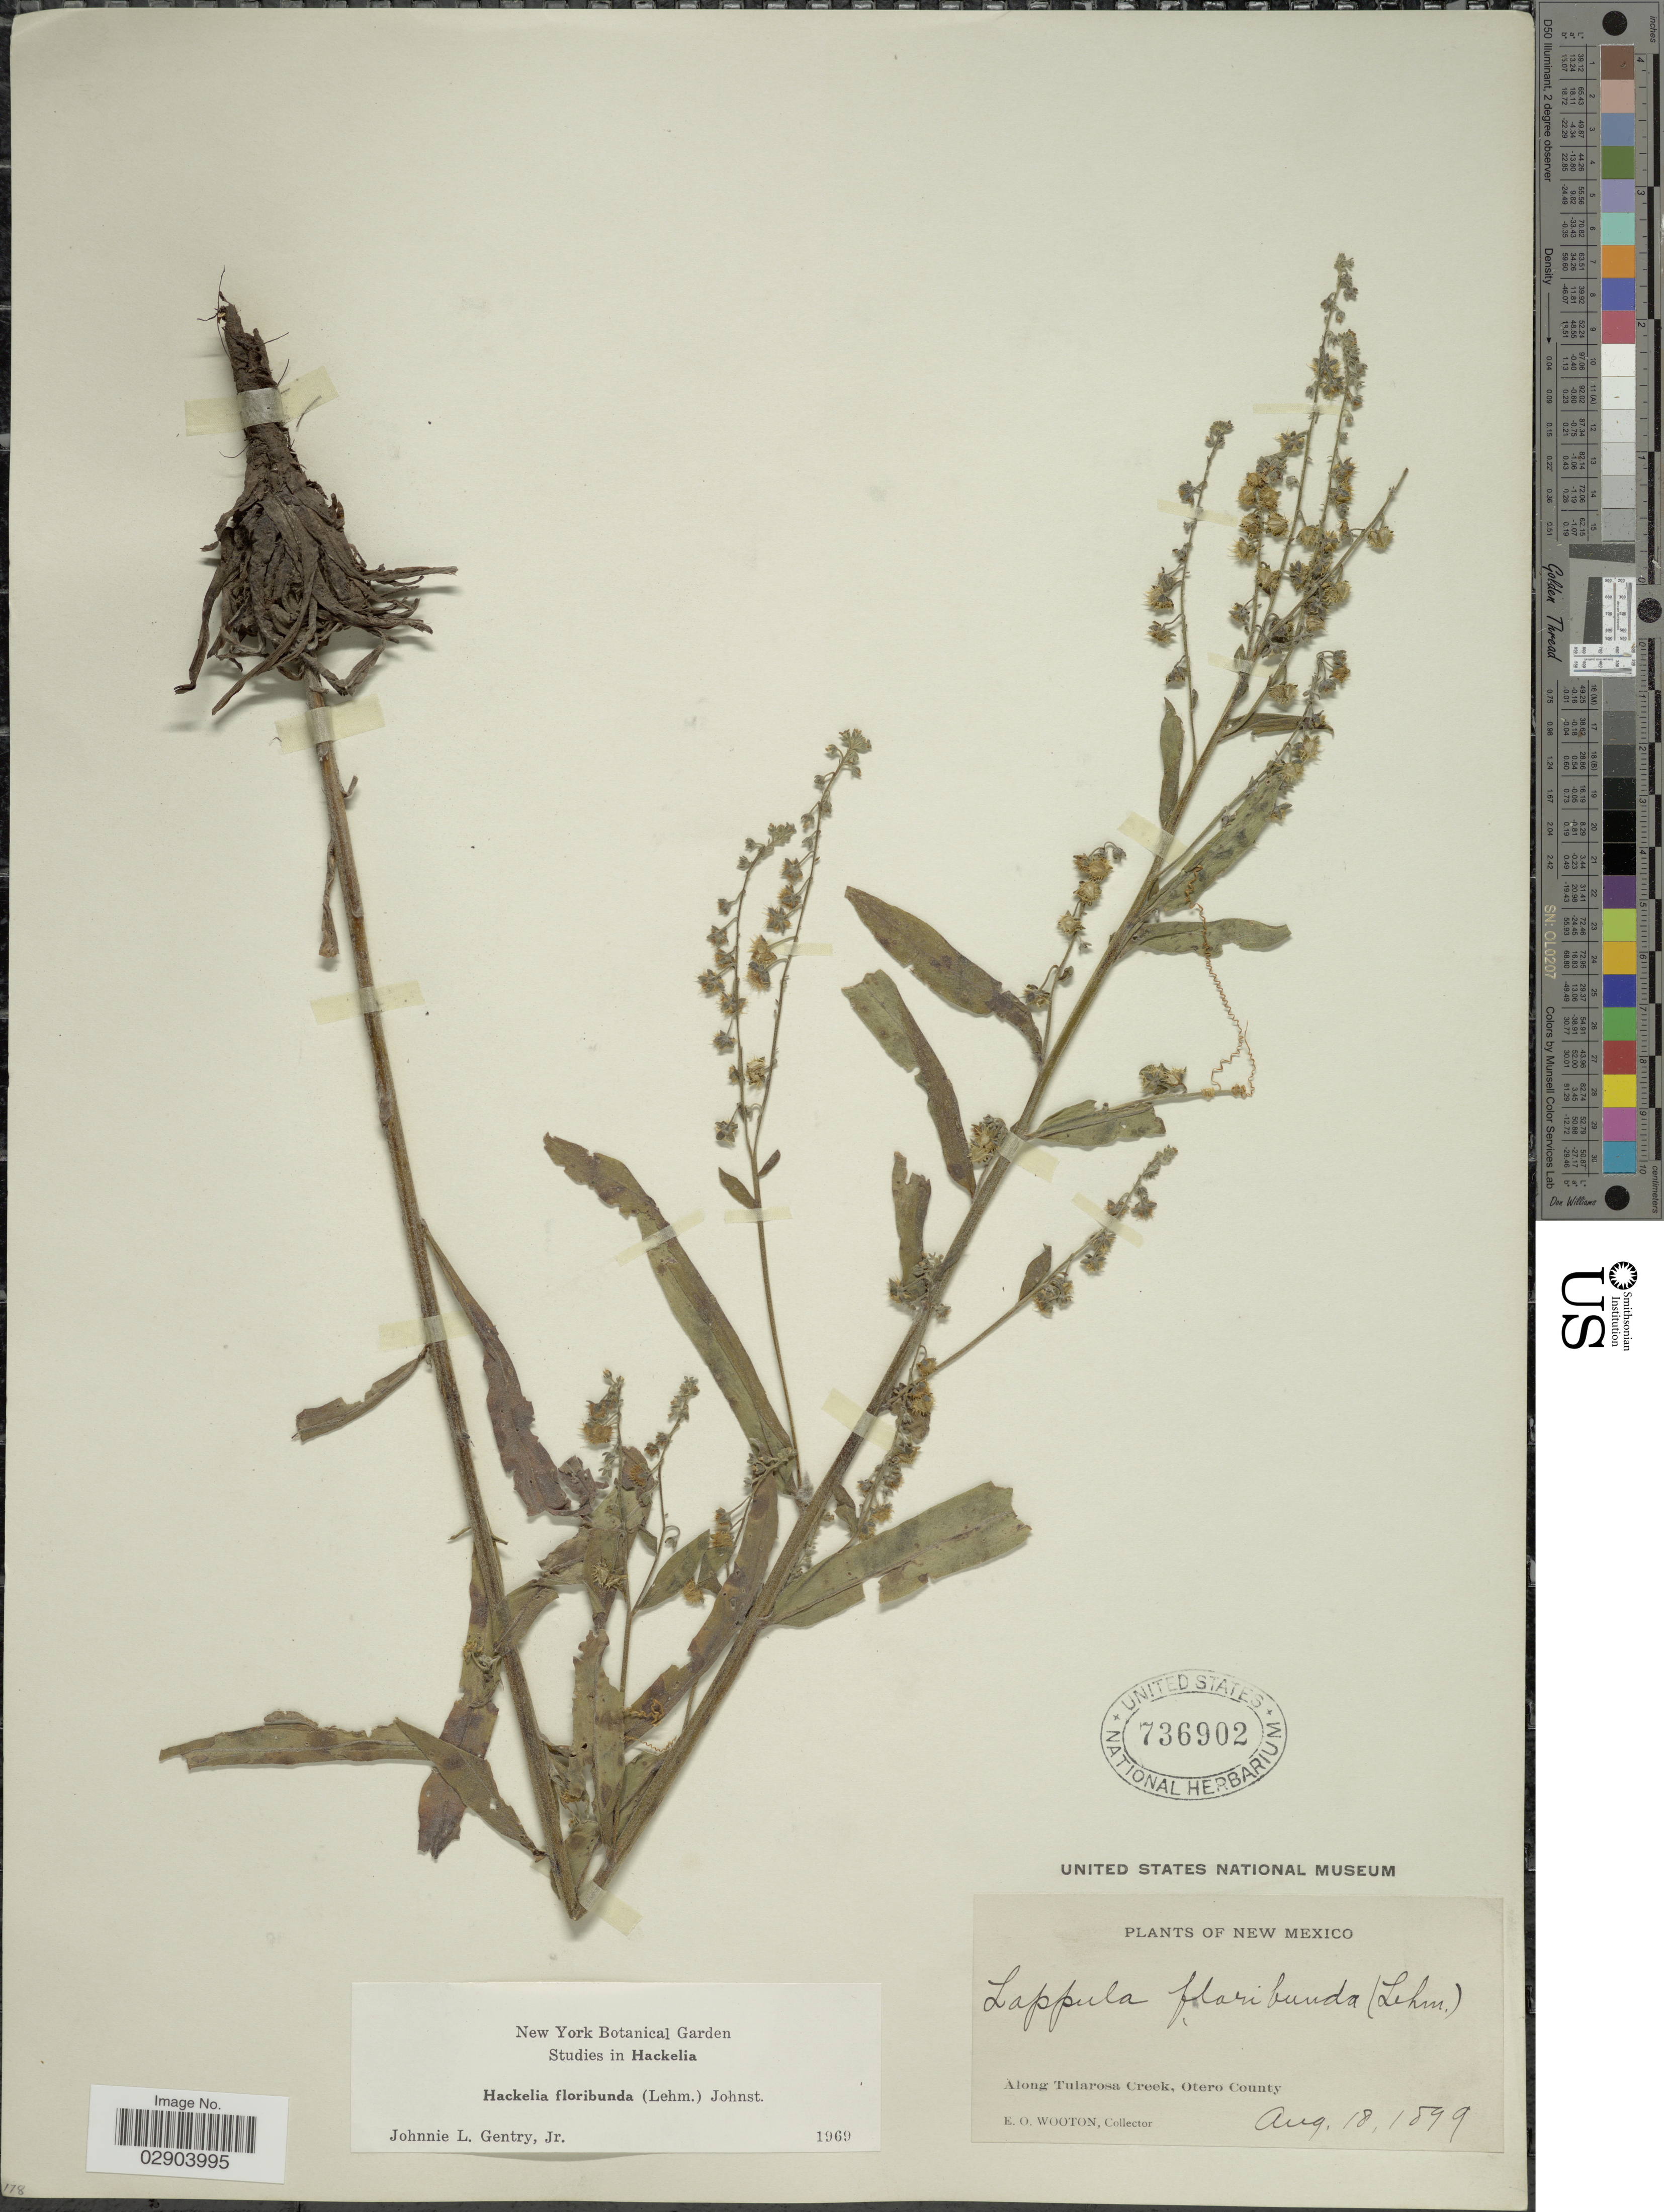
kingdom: Plantae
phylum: Tracheophyta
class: Magnoliopsida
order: Boraginales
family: Boraginaceae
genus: Hackelia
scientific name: Hackelia floribunda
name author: (Lehm.) I.M. Johnst.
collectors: E. O. Wooton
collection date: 1899-08-18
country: United States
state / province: New Mexico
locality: Along Tularosa Creek, Otero County.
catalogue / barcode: US 736902